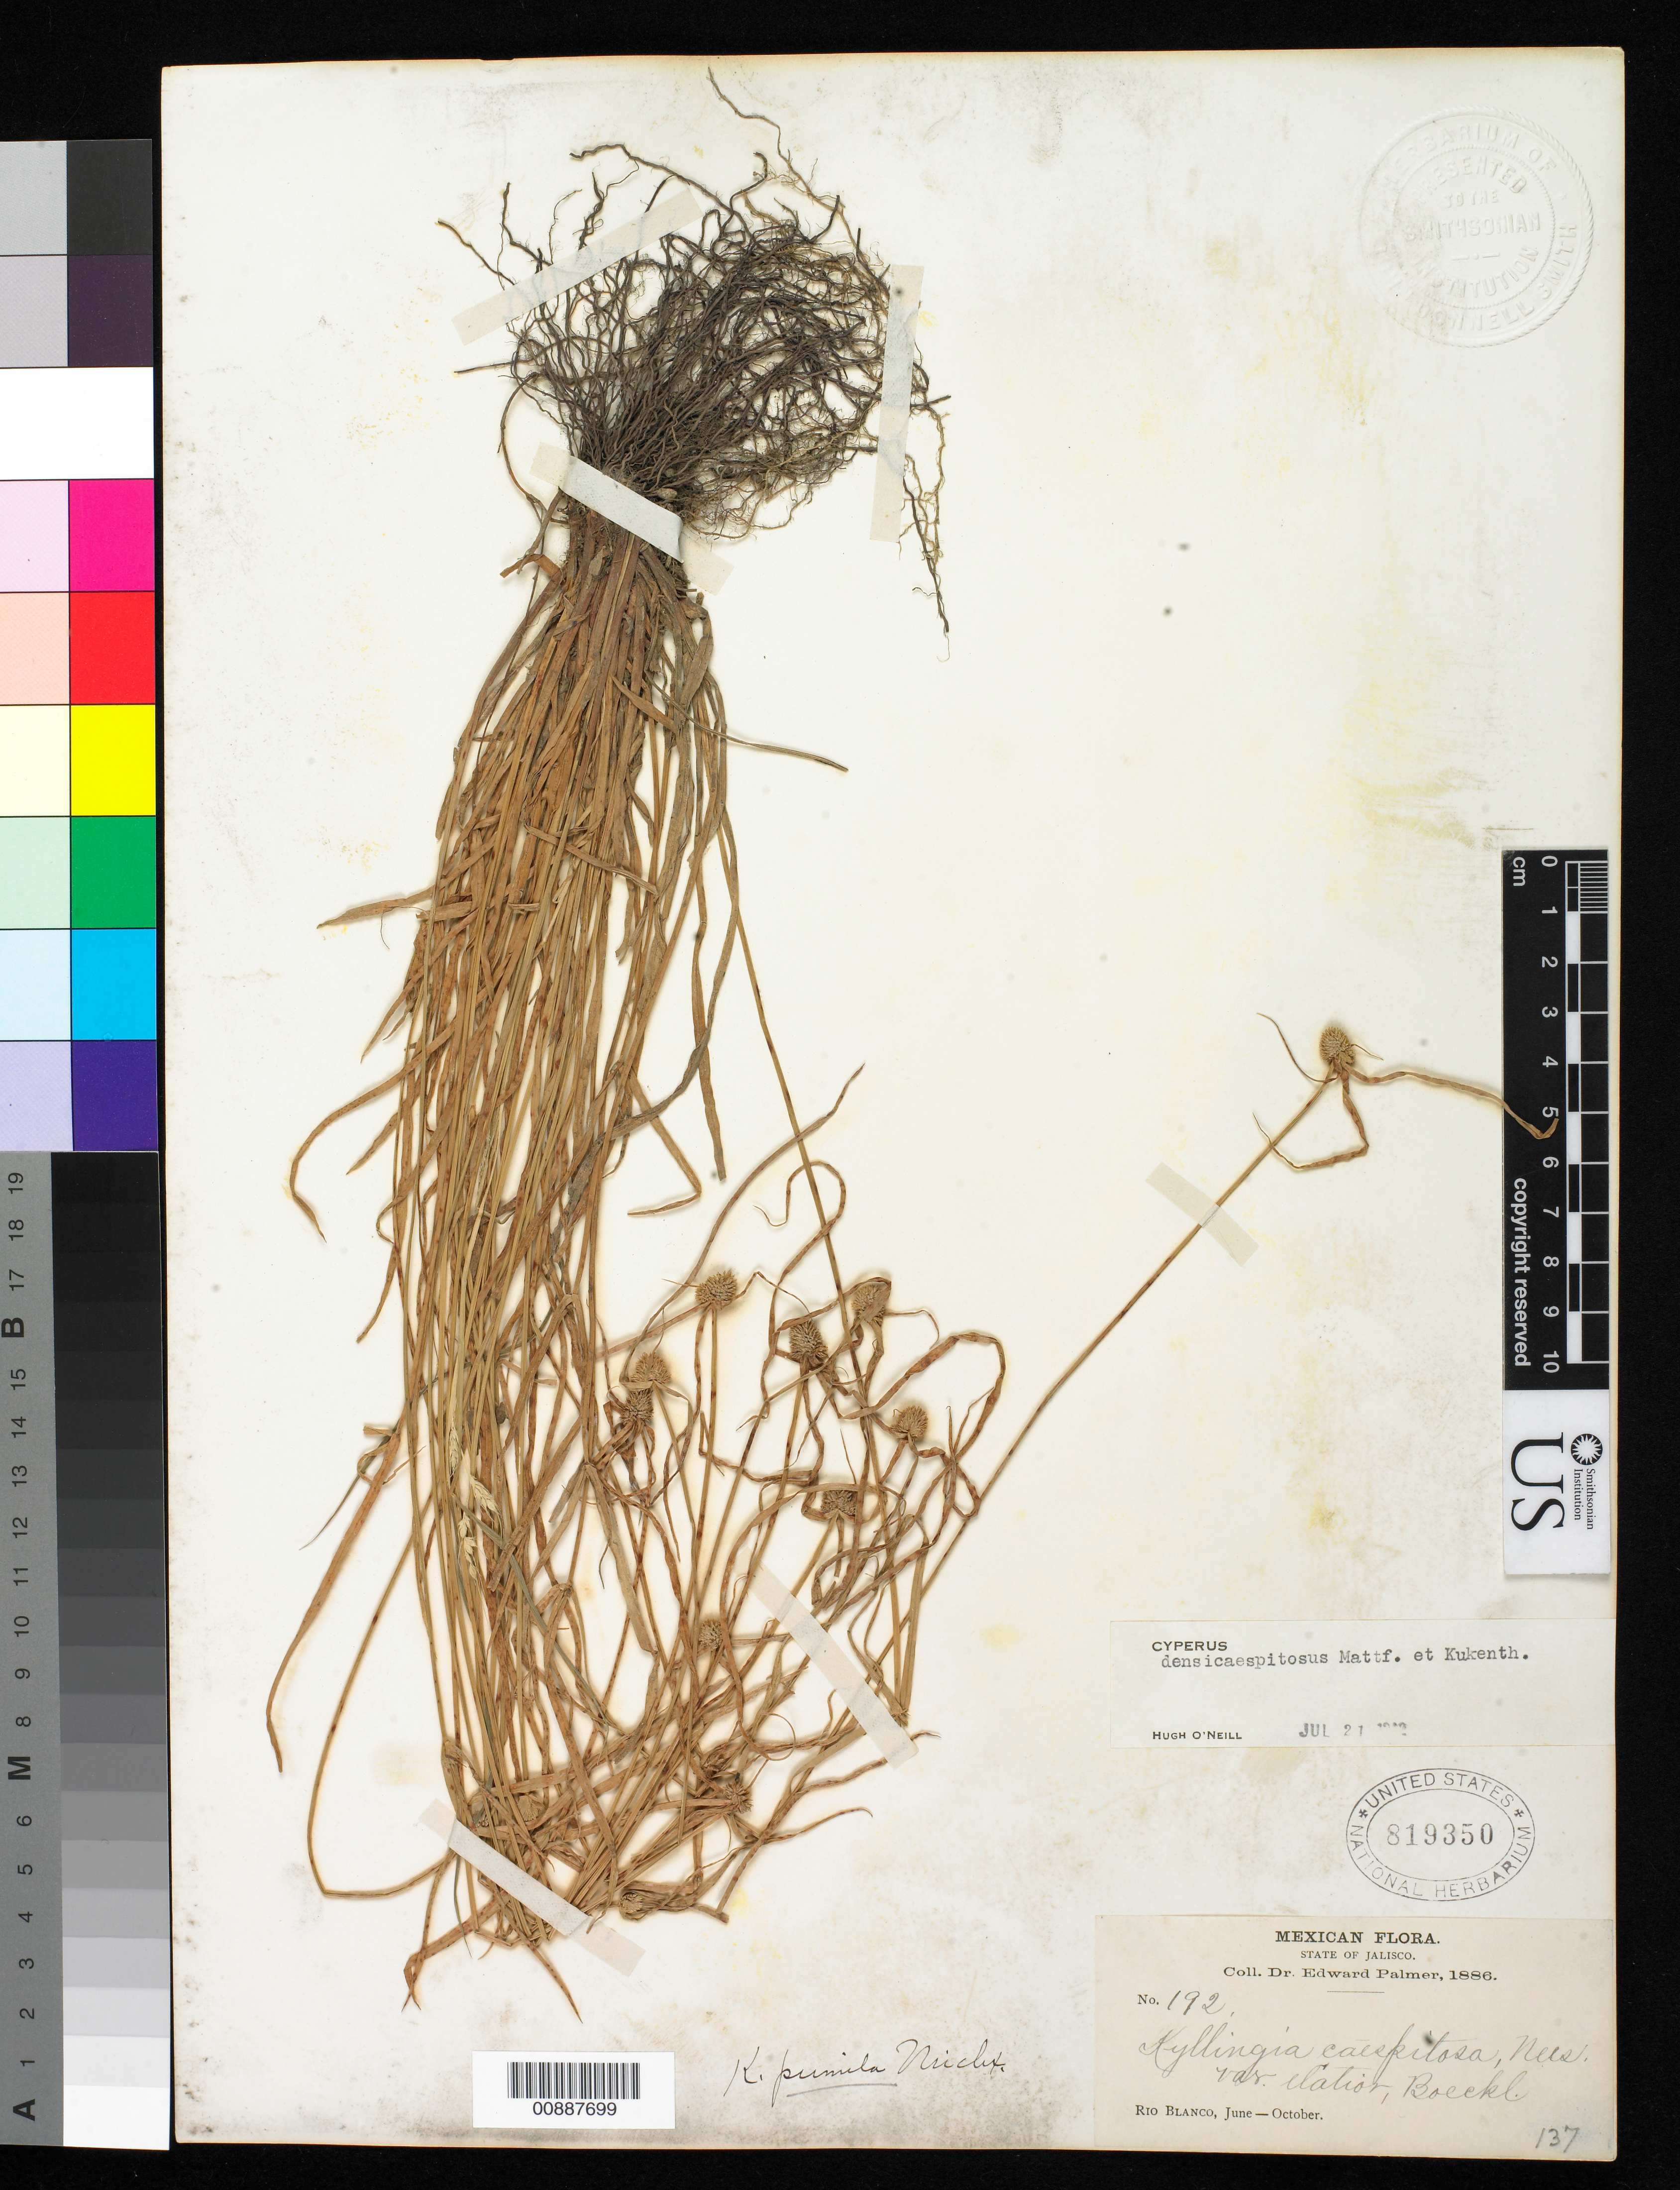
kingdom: Plantae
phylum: Tracheophyta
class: Liliopsida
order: Poales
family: Cyperaceae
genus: Cyperus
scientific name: Cyperus hortensis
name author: (Salzm. ex Steud.) Dorr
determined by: Strong, Mark T., (BOT), Smithsonian Institution - National Museum of Natural History (UNITED STATES)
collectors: E. Palmer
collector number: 192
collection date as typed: Jun 1886 to -- Oct 1886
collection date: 1886-06/1886-10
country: Mexico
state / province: Jalisco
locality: Rio Blanco, Jalisco.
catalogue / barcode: US 819350